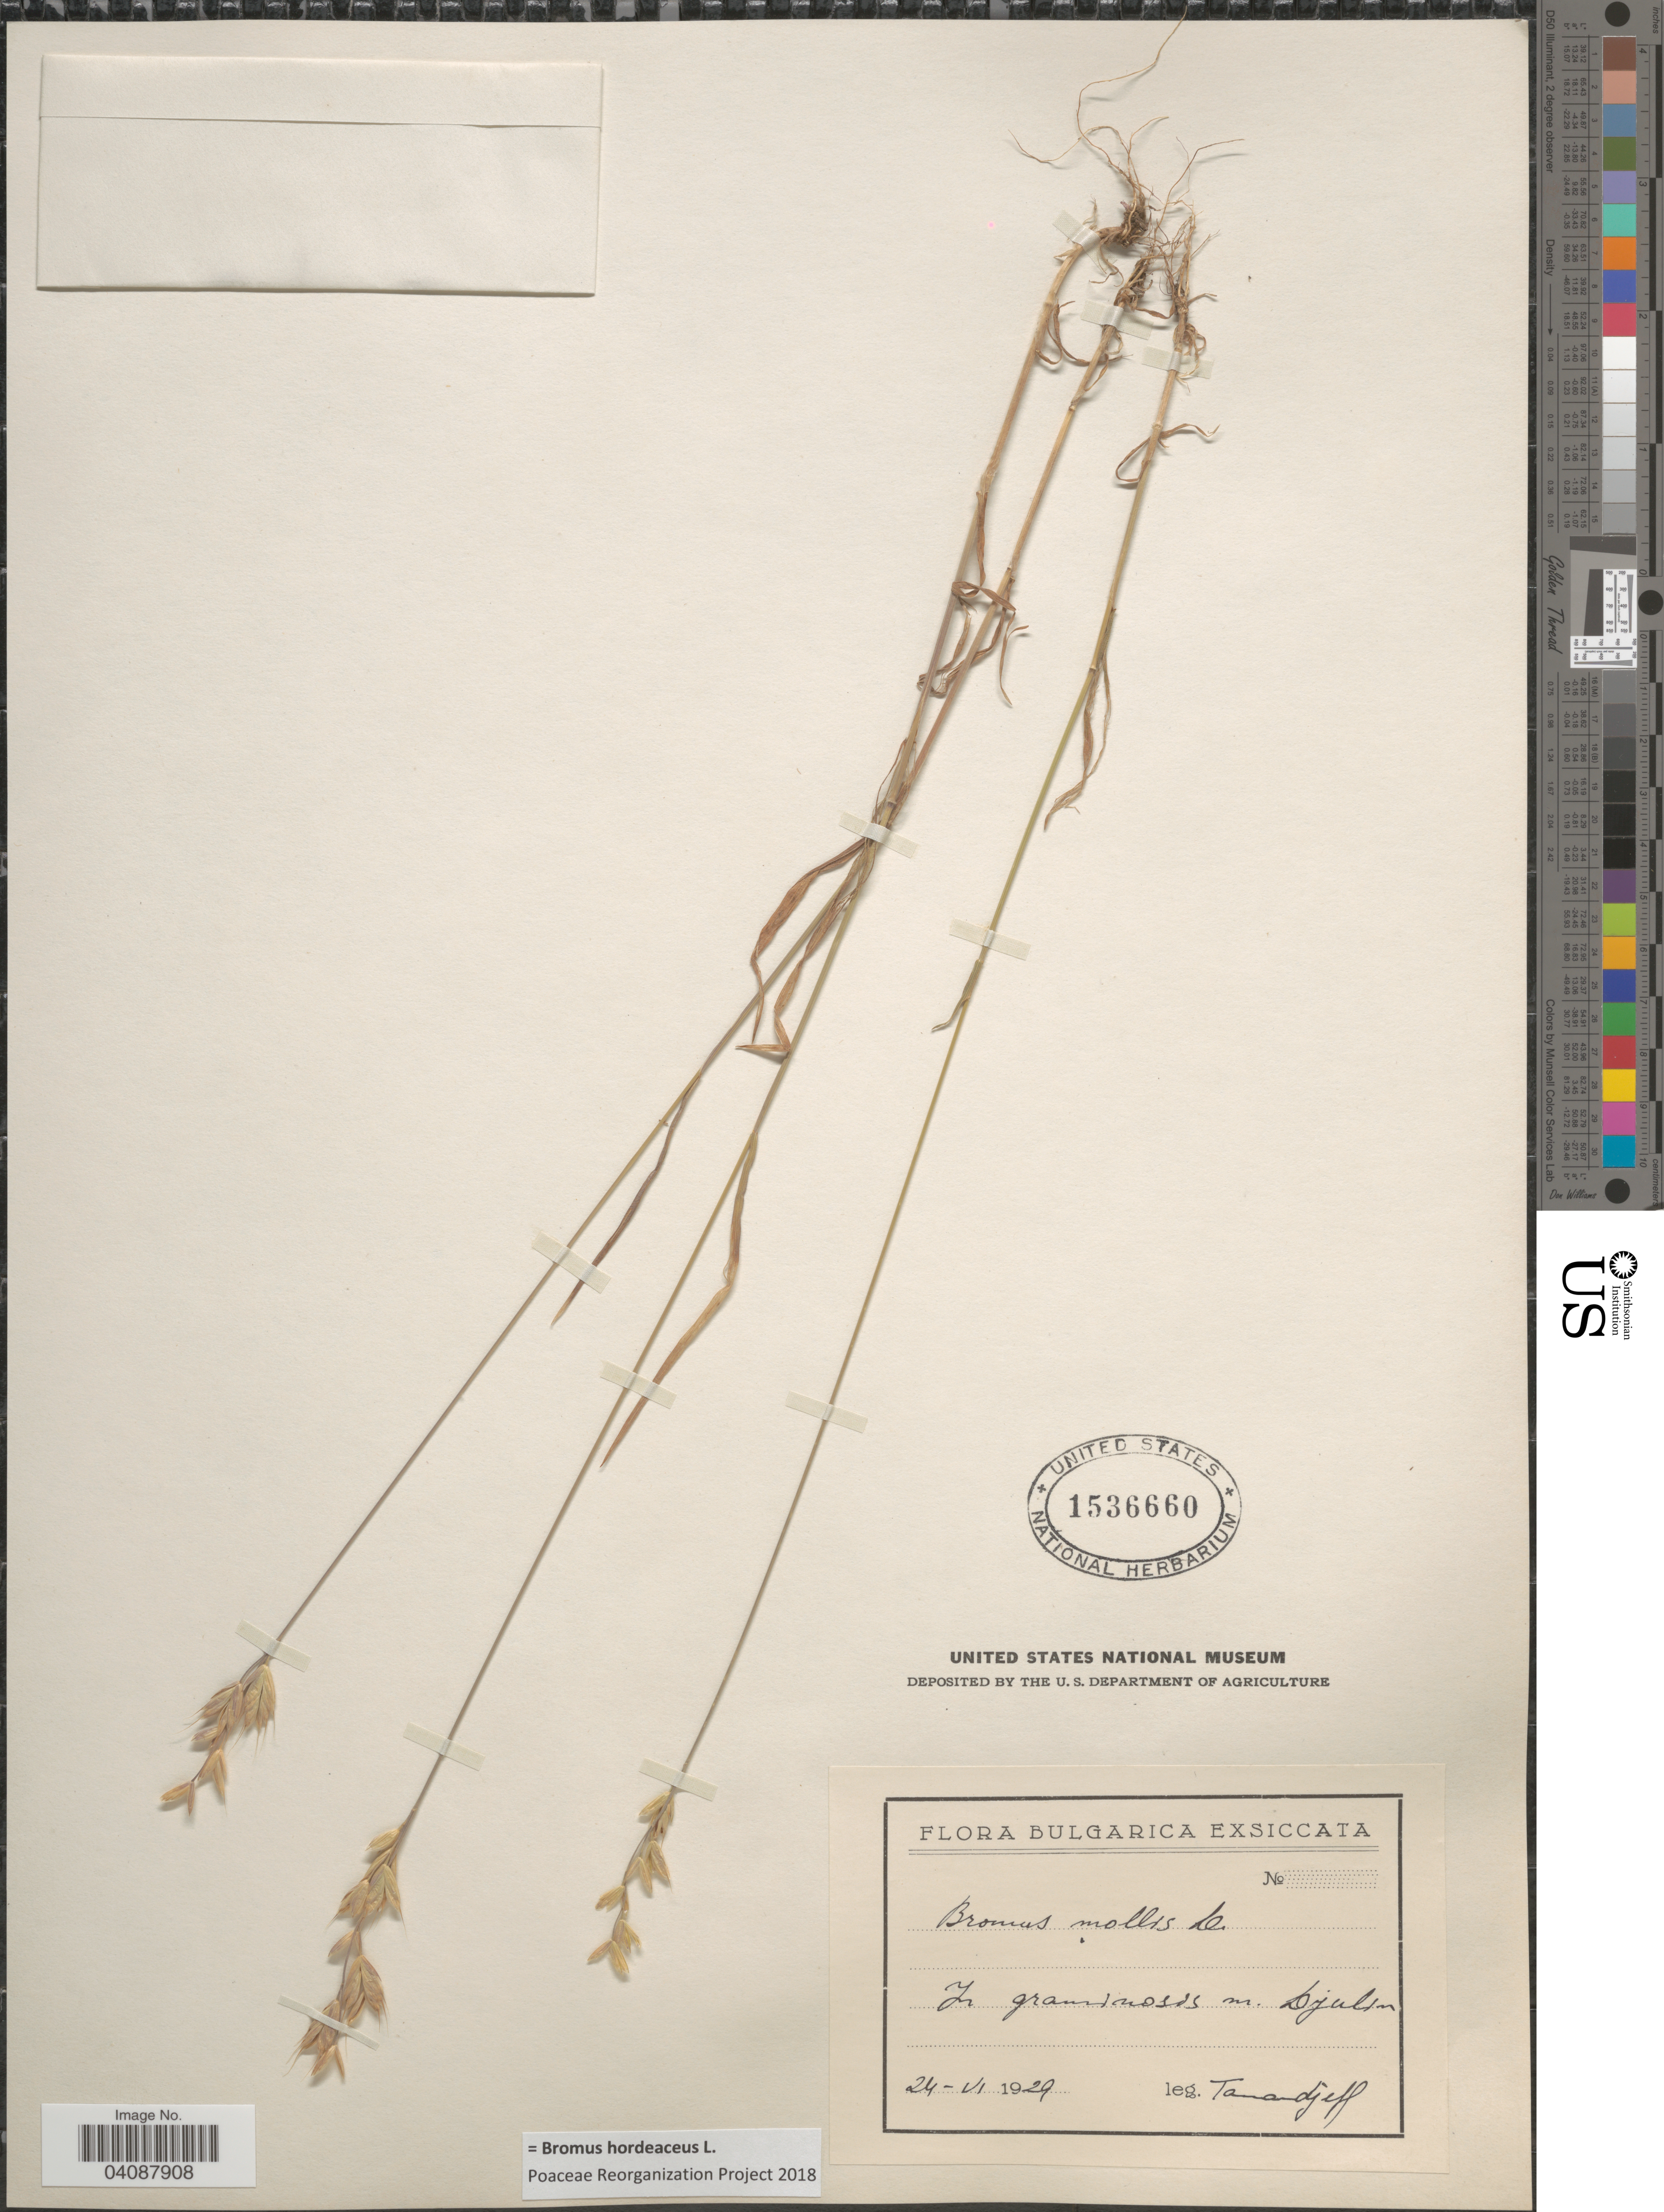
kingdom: Plantae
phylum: Tracheophyta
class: Liliopsida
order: Poales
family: Poaceae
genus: Bromus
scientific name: Bromus hordeaceus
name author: L.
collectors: -. Tanandjeff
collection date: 1929-06-24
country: Bulgaria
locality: Bulgarica. In graminosis m. Djalsen [interpreted].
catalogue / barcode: US 1536660